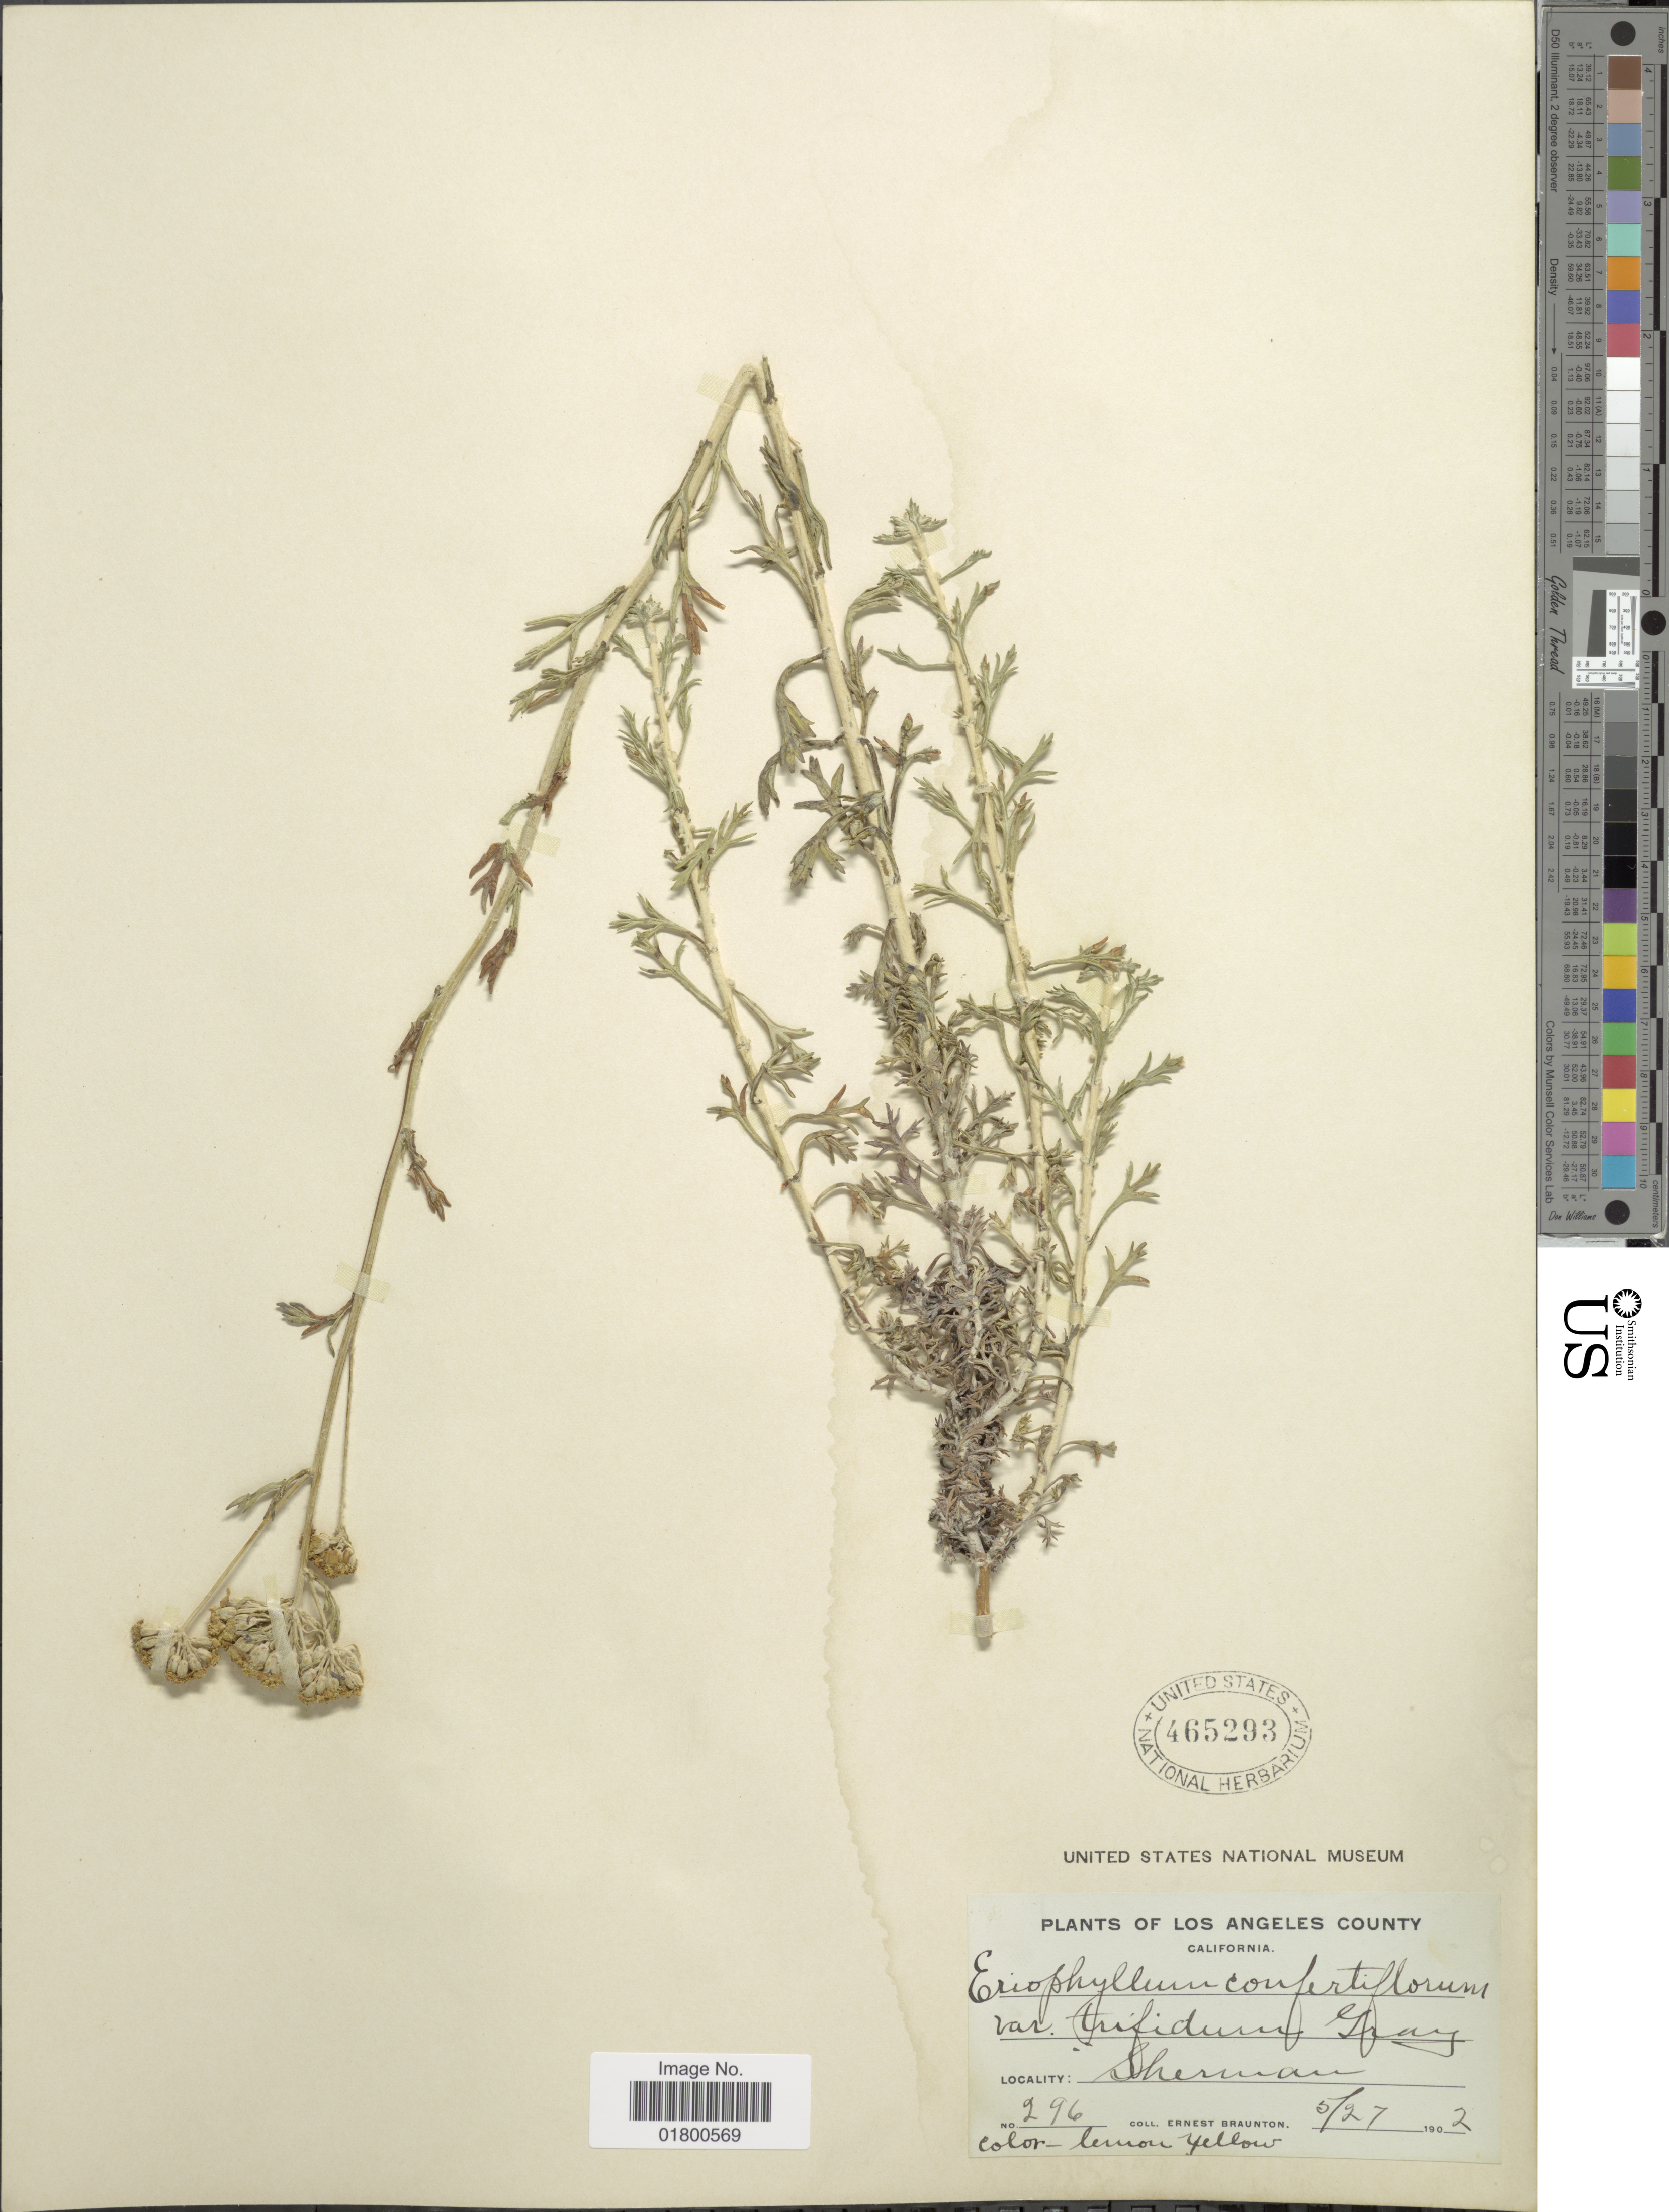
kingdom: Plantae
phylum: Tracheophyta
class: Magnoliopsida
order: Asterales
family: Asteraceae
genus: Eriophyllum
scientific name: Eriophyllum tenuifolium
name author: (DC.) Rydb.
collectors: E. Braunton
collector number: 296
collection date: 1902-05-27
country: United States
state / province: California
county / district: Los Angeles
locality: Los Angeles County, California, Sherman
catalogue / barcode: US 465293